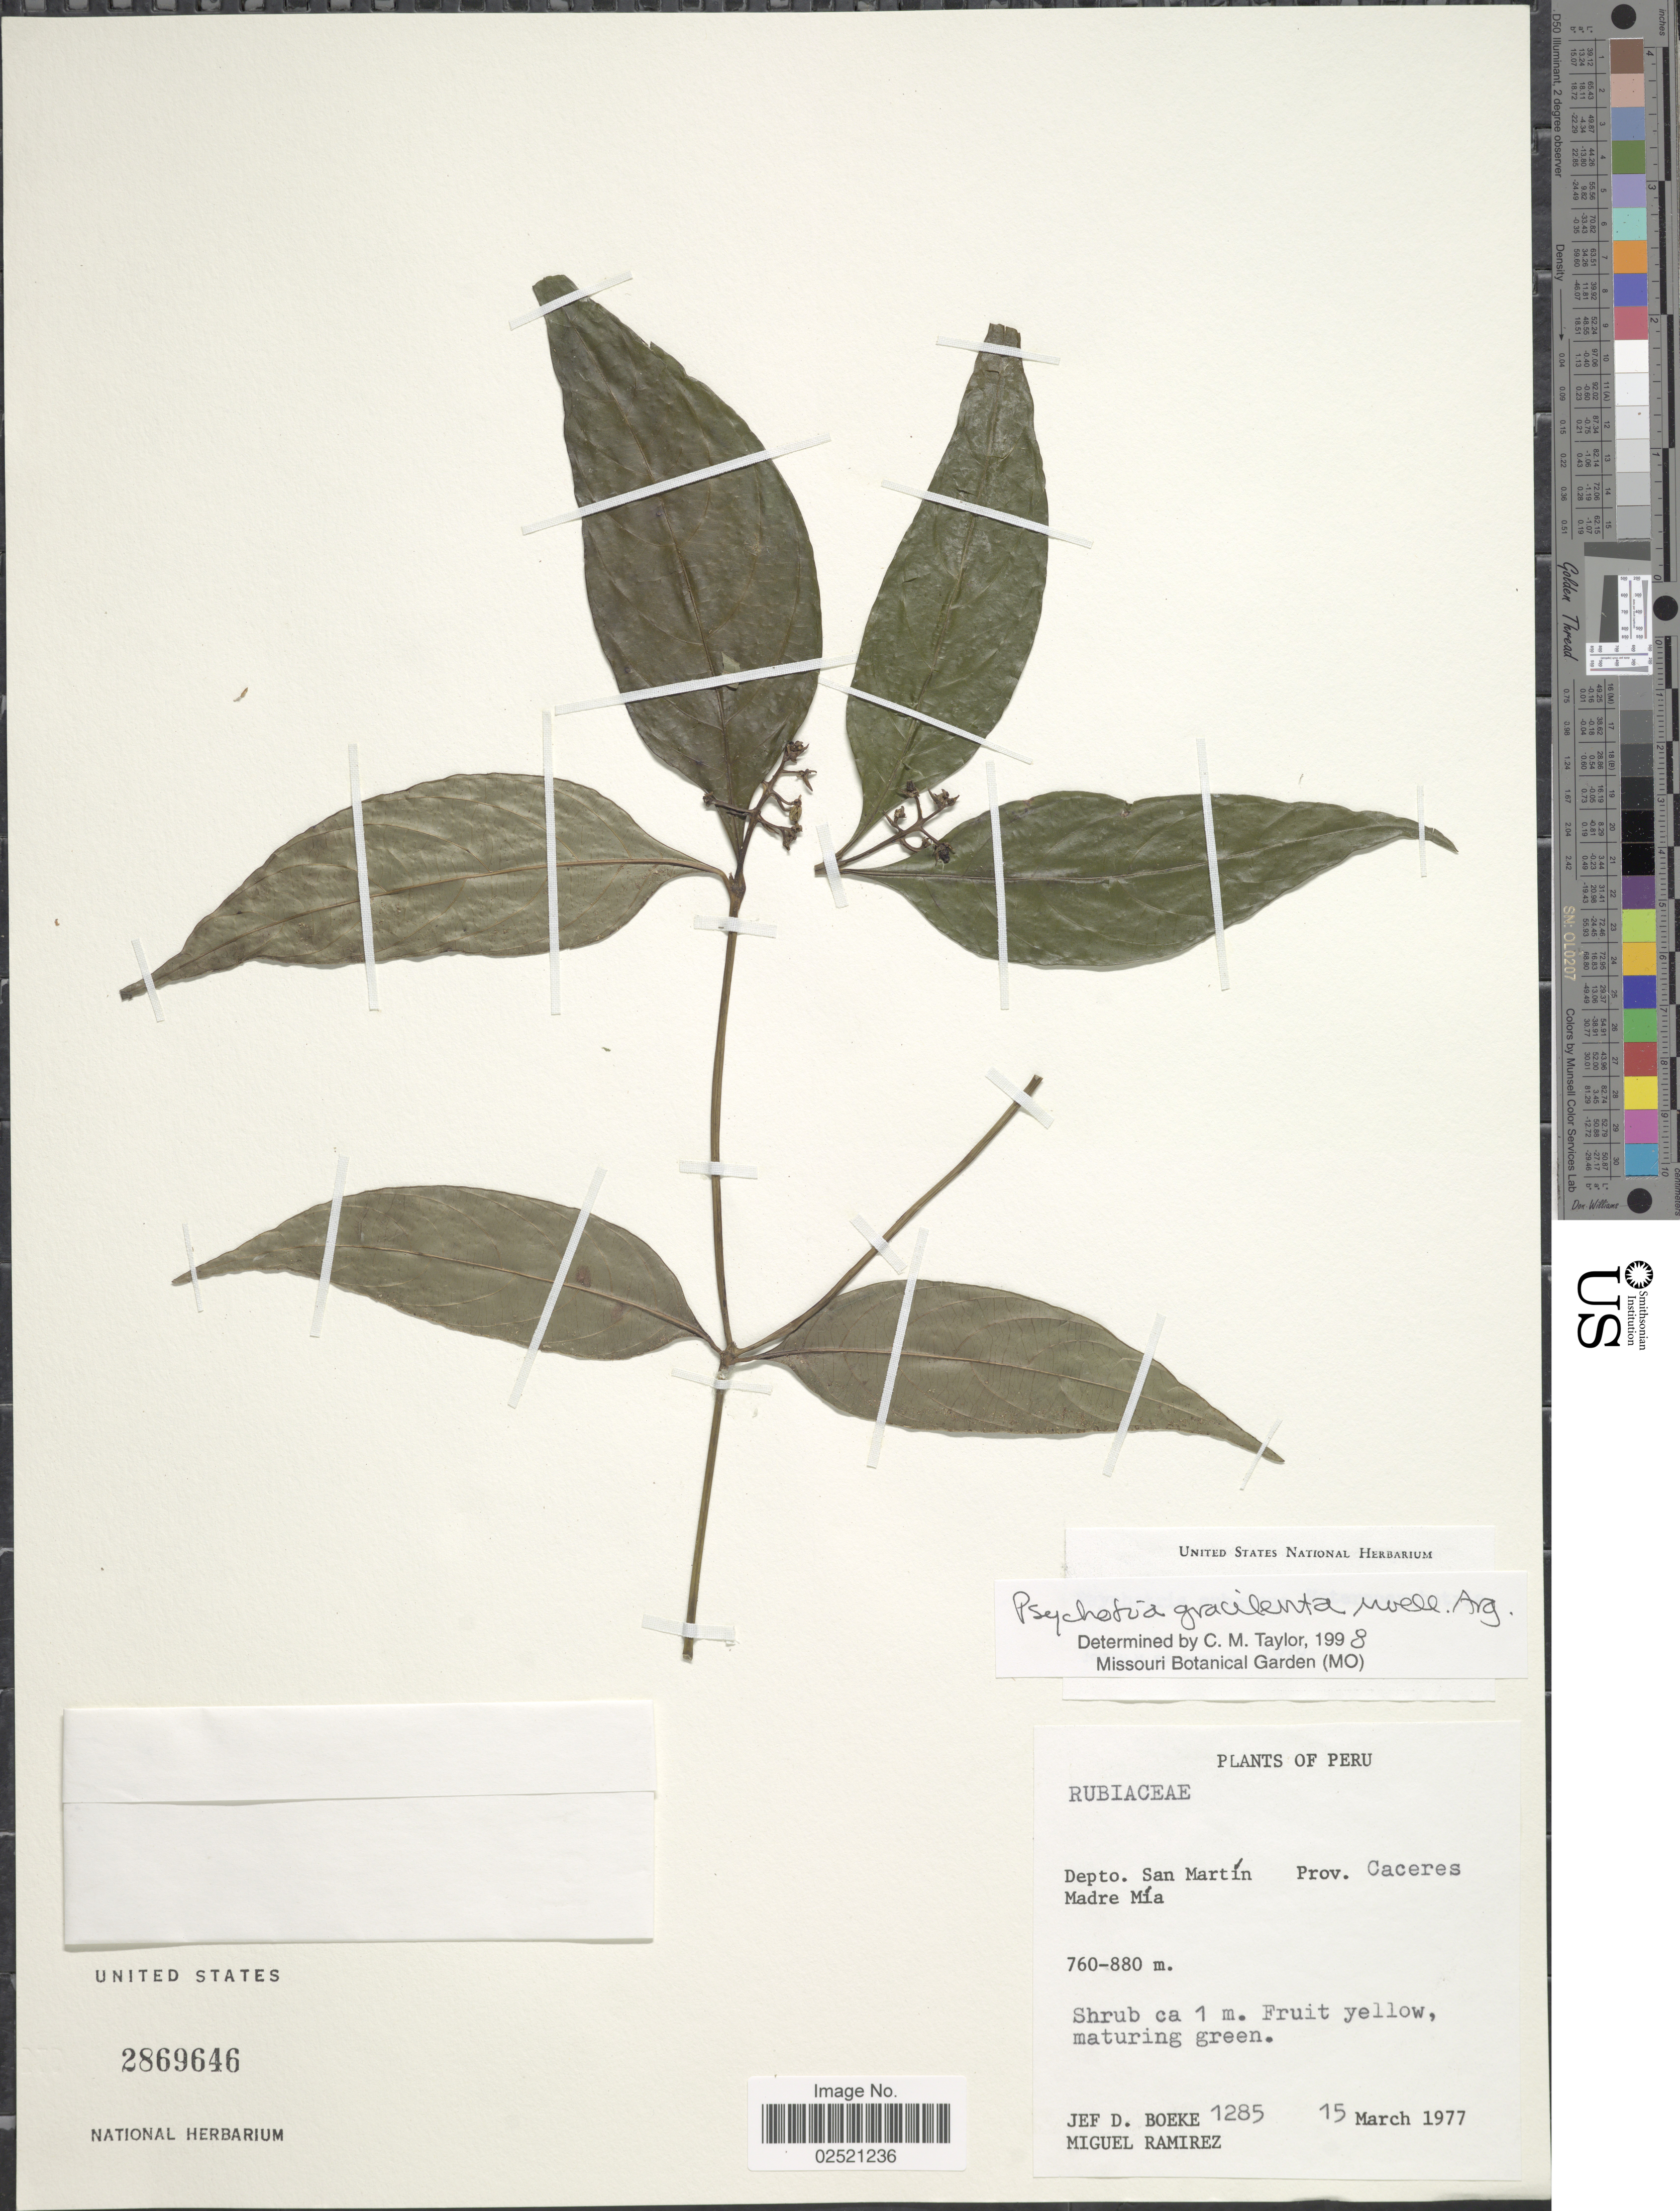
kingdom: Plantae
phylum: Tracheophyta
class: Magnoliopsida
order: Gentianales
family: Rubiaceae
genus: Psychotria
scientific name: Psychotria gracilenta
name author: Müll. Arg.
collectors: J. Boeke & M. Ramirez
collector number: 1285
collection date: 1977-03-15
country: Peru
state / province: San Martín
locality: Prov. Caceres, Madre Dia.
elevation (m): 760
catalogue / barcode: US 2869646